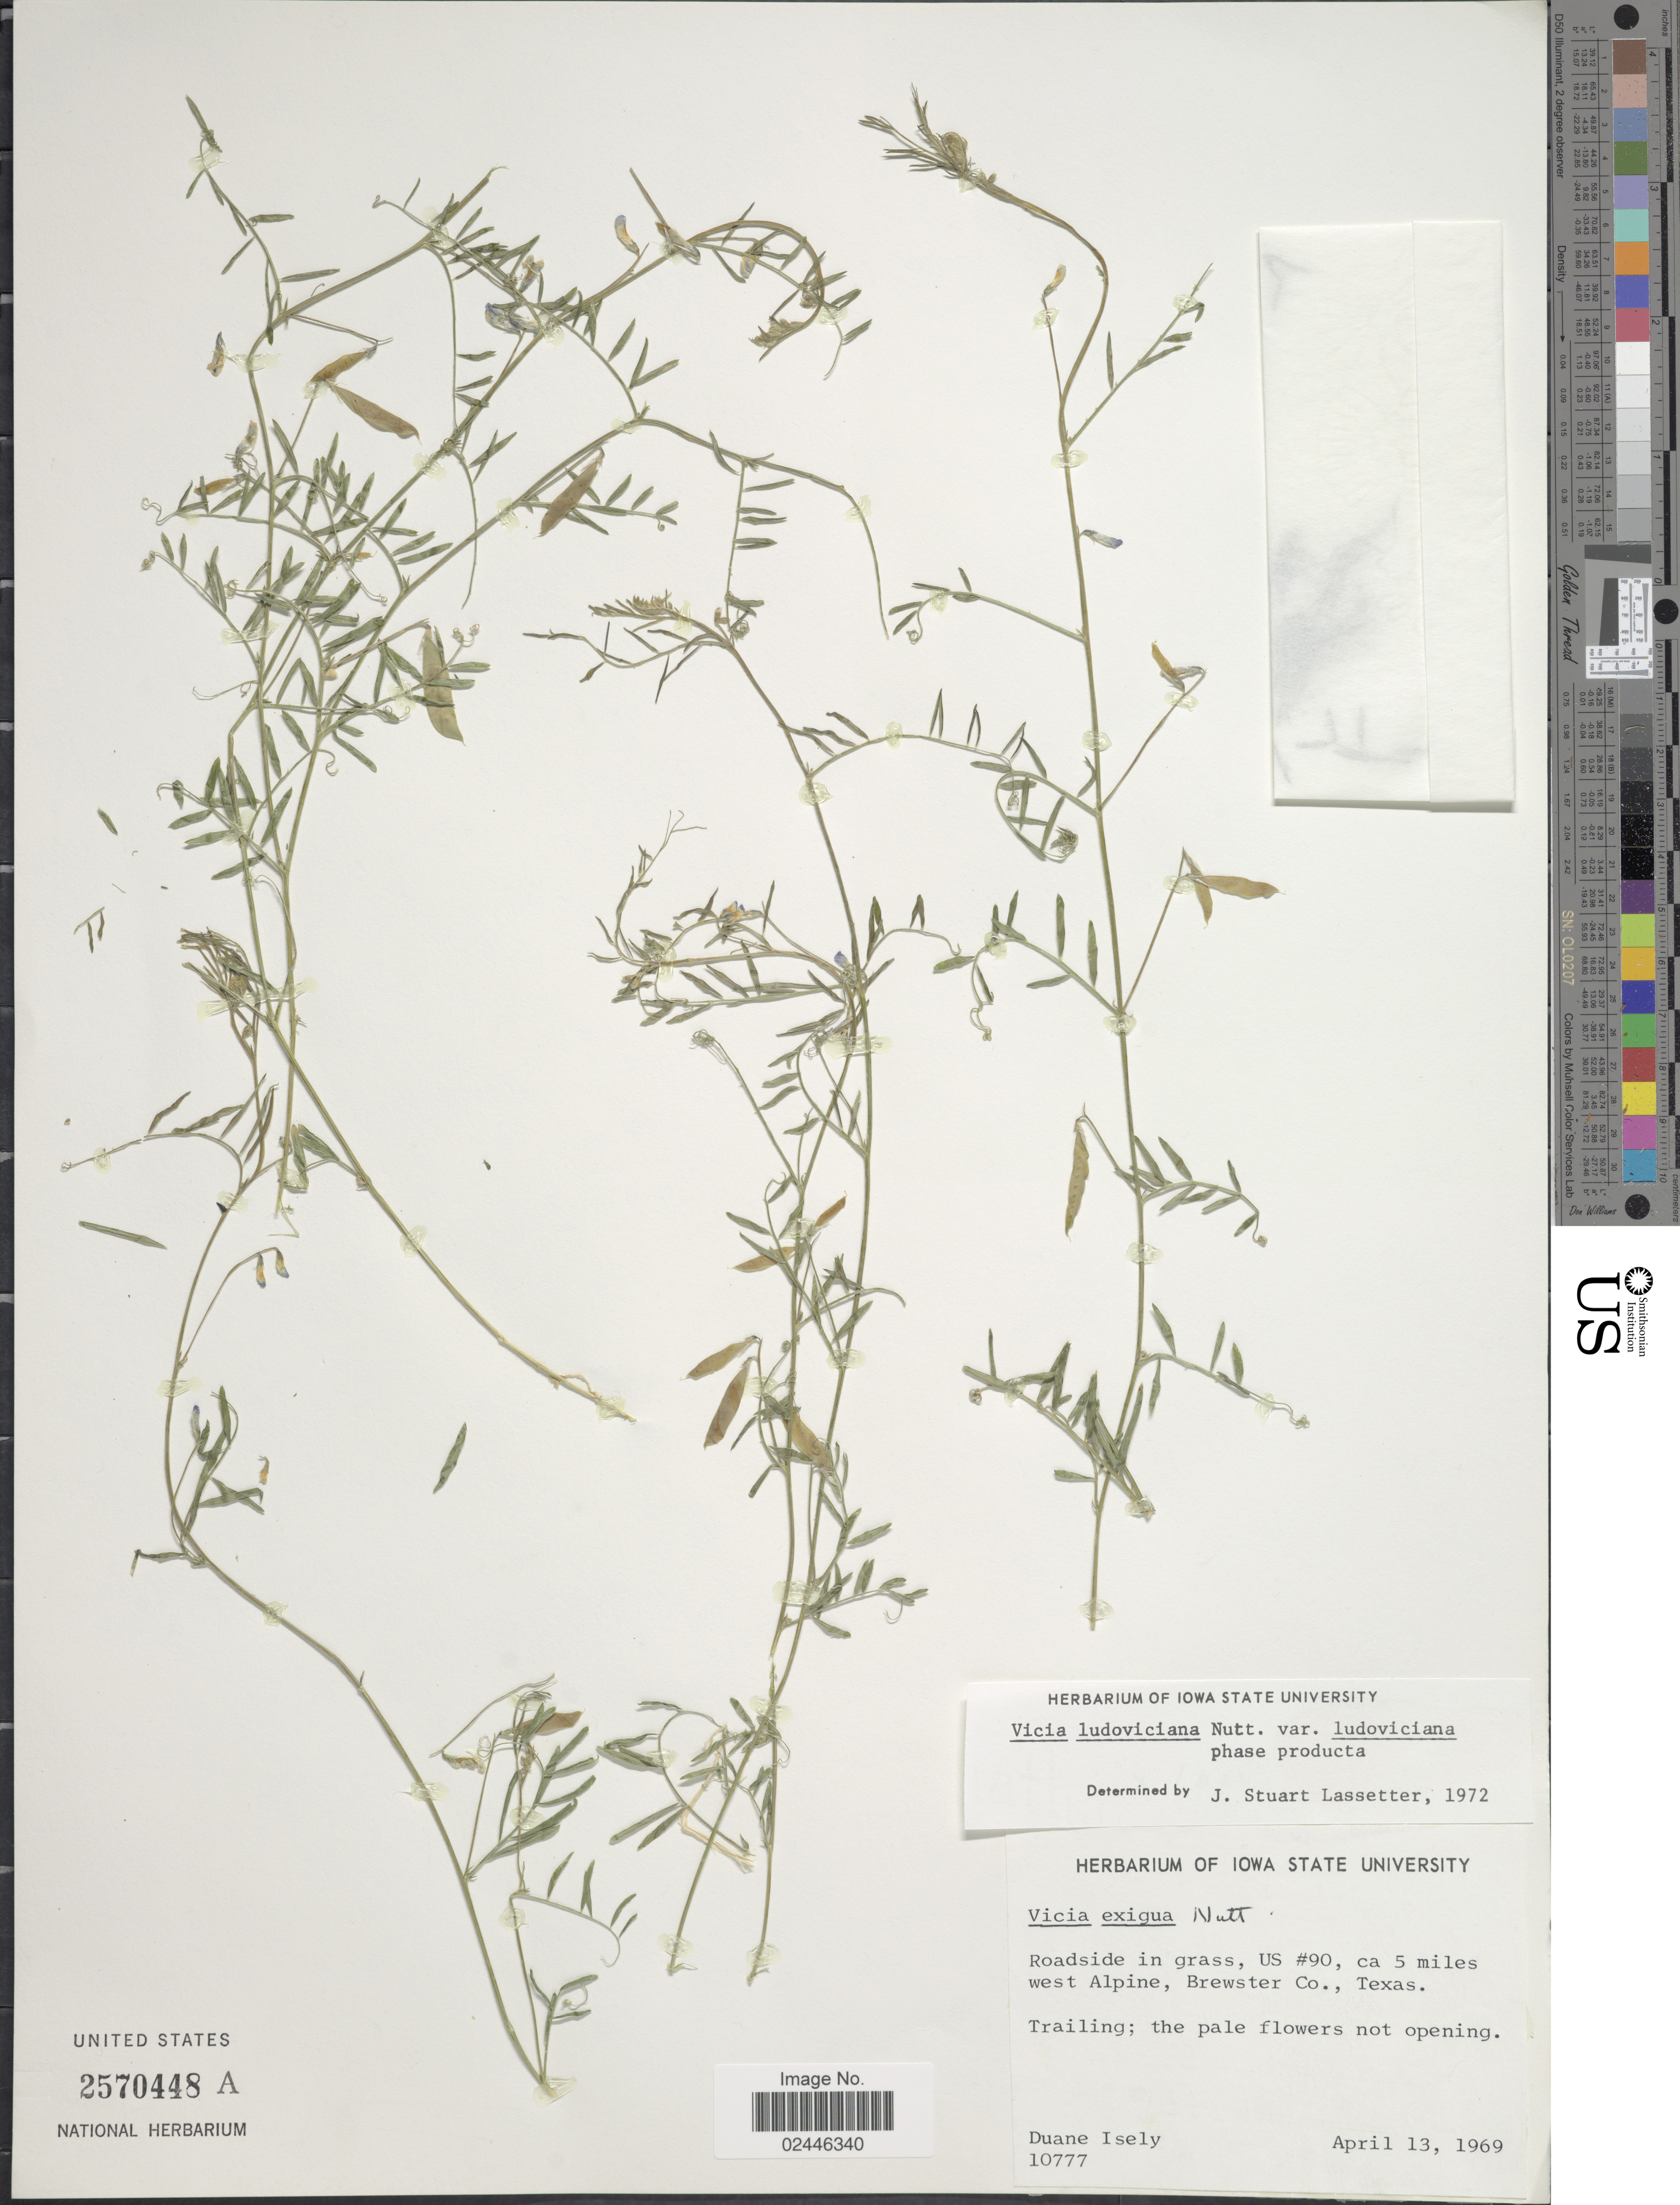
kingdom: Plantae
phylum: Tracheophyta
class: Magnoliopsida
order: Fabales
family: Fabaceae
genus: Vicia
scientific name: Vicia ludoviciana var. ludoviciana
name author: Nutt. ex Torr. & A. Gray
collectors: D. Isley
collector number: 10777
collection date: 1969-04-13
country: United States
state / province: Texas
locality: Roadside in grass, US #90, ca. 5 miles west Alpine, Brewster Co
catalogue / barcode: US 2570448A